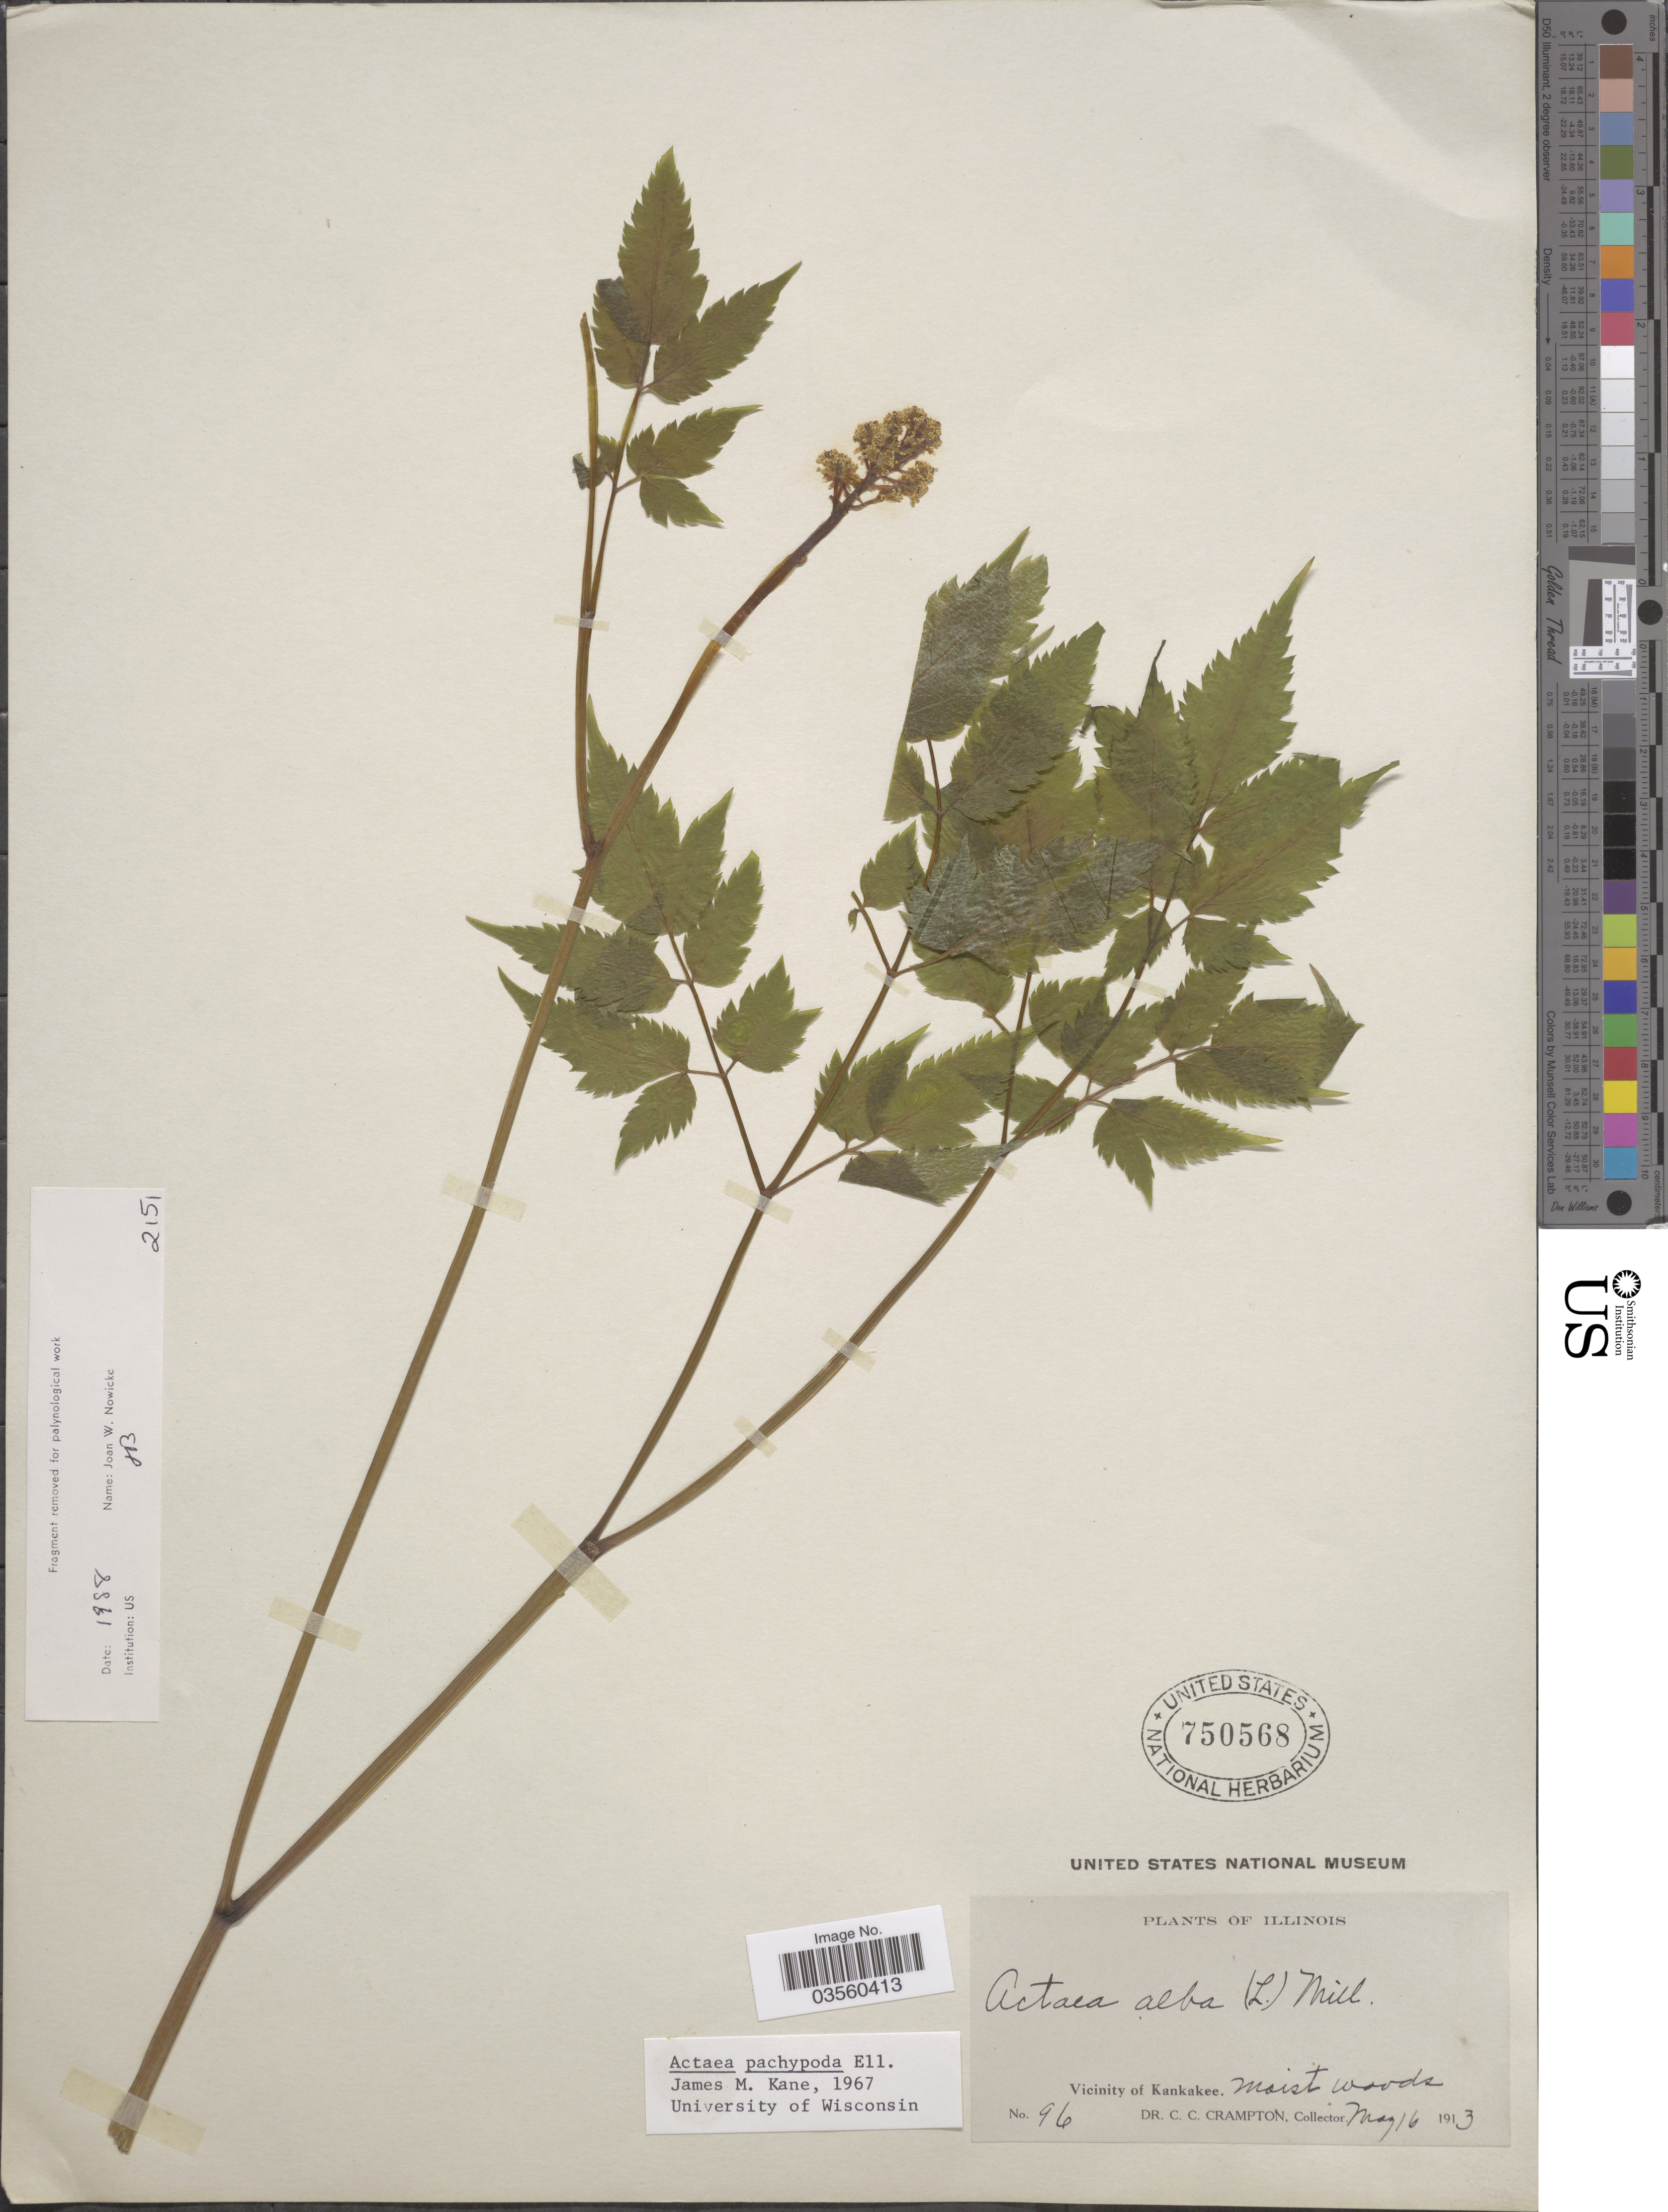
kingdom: Plantae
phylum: Tracheophyta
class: Magnoliopsida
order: Ranunculales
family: Ranunculaceae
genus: Actaea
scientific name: Actaea pachypoda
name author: Elliott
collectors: C. Crampton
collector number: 96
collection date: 1913-05-16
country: United States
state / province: Illinois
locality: Vicinity of Kankakee.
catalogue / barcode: US 750568